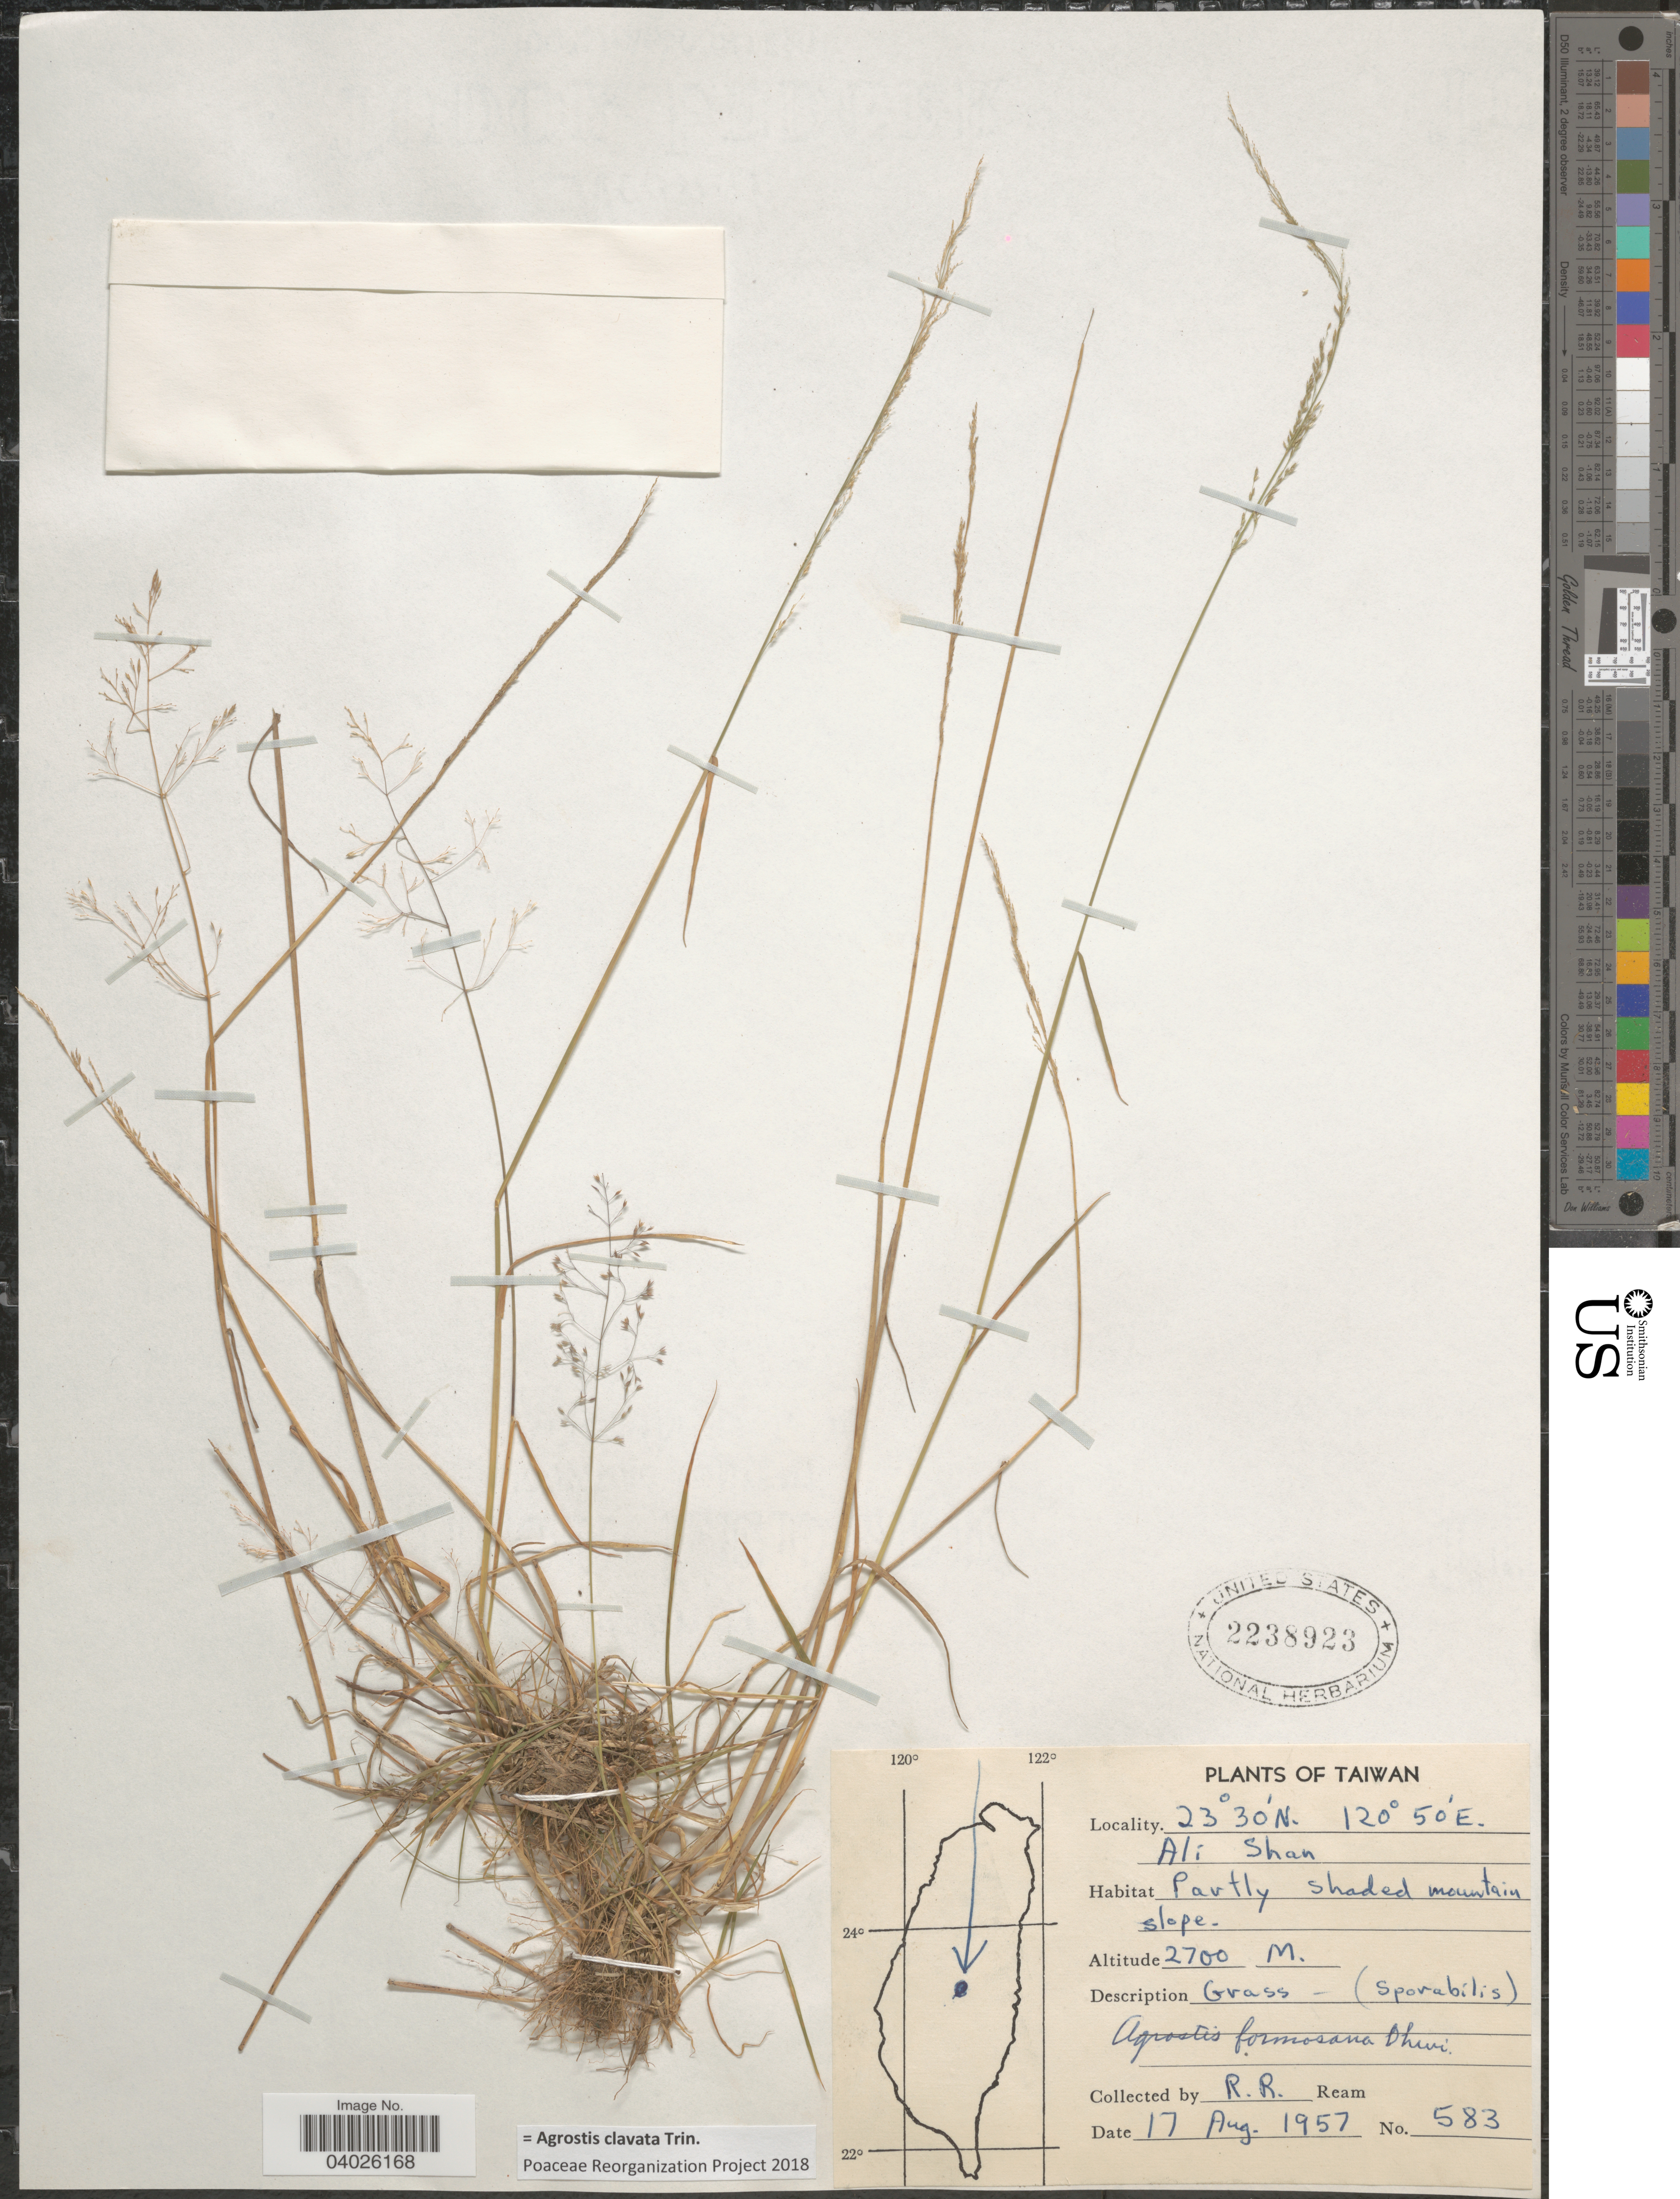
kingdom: Plantae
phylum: Tracheophyta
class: Liliopsida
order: Poales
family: Poaceae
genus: Agrostis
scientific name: Agrostis clavata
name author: Trin.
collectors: R. Ream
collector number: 583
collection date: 1957-08-17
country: Taiwan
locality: Ali Shan.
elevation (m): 2700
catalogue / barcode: US 2238923